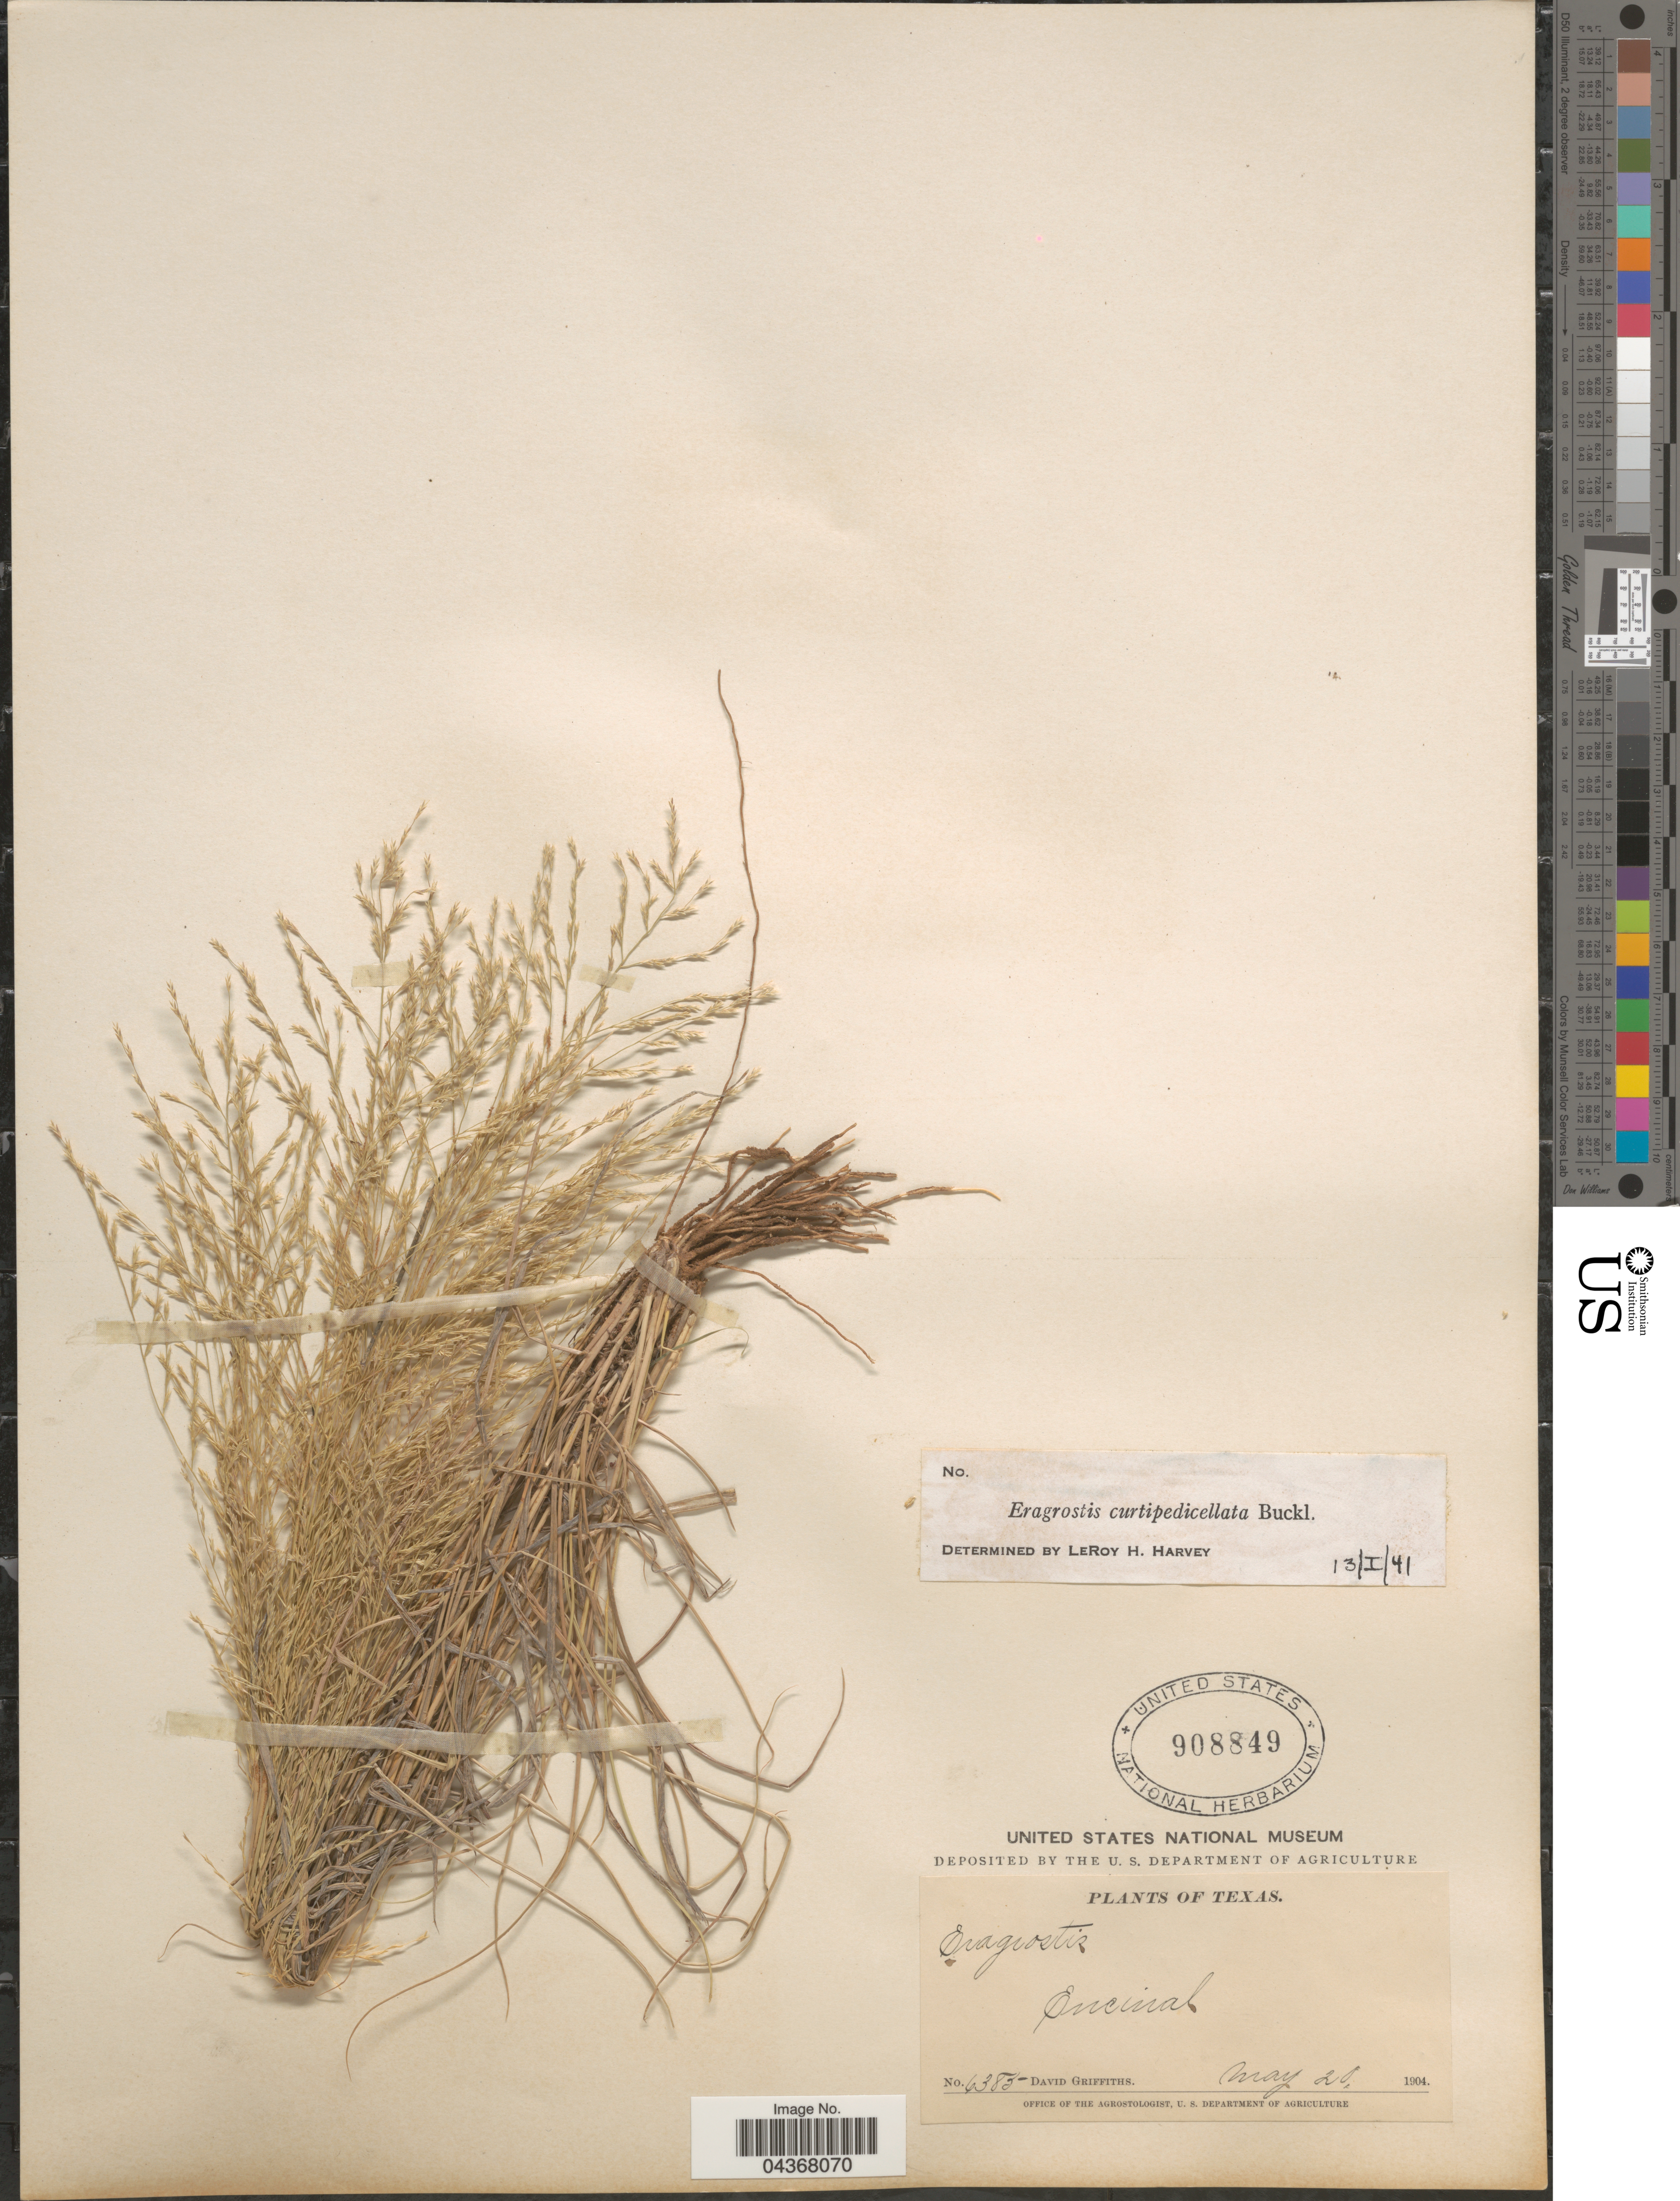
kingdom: Plantae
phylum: Tracheophyta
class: Liliopsida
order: Poales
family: Poaceae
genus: Eragrostis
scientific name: Eragrostis curtipedicellata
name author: Buckley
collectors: D. Griffiths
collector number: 6385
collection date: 1904-05-20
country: United States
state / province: Texas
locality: Encinal.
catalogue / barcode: US 908849